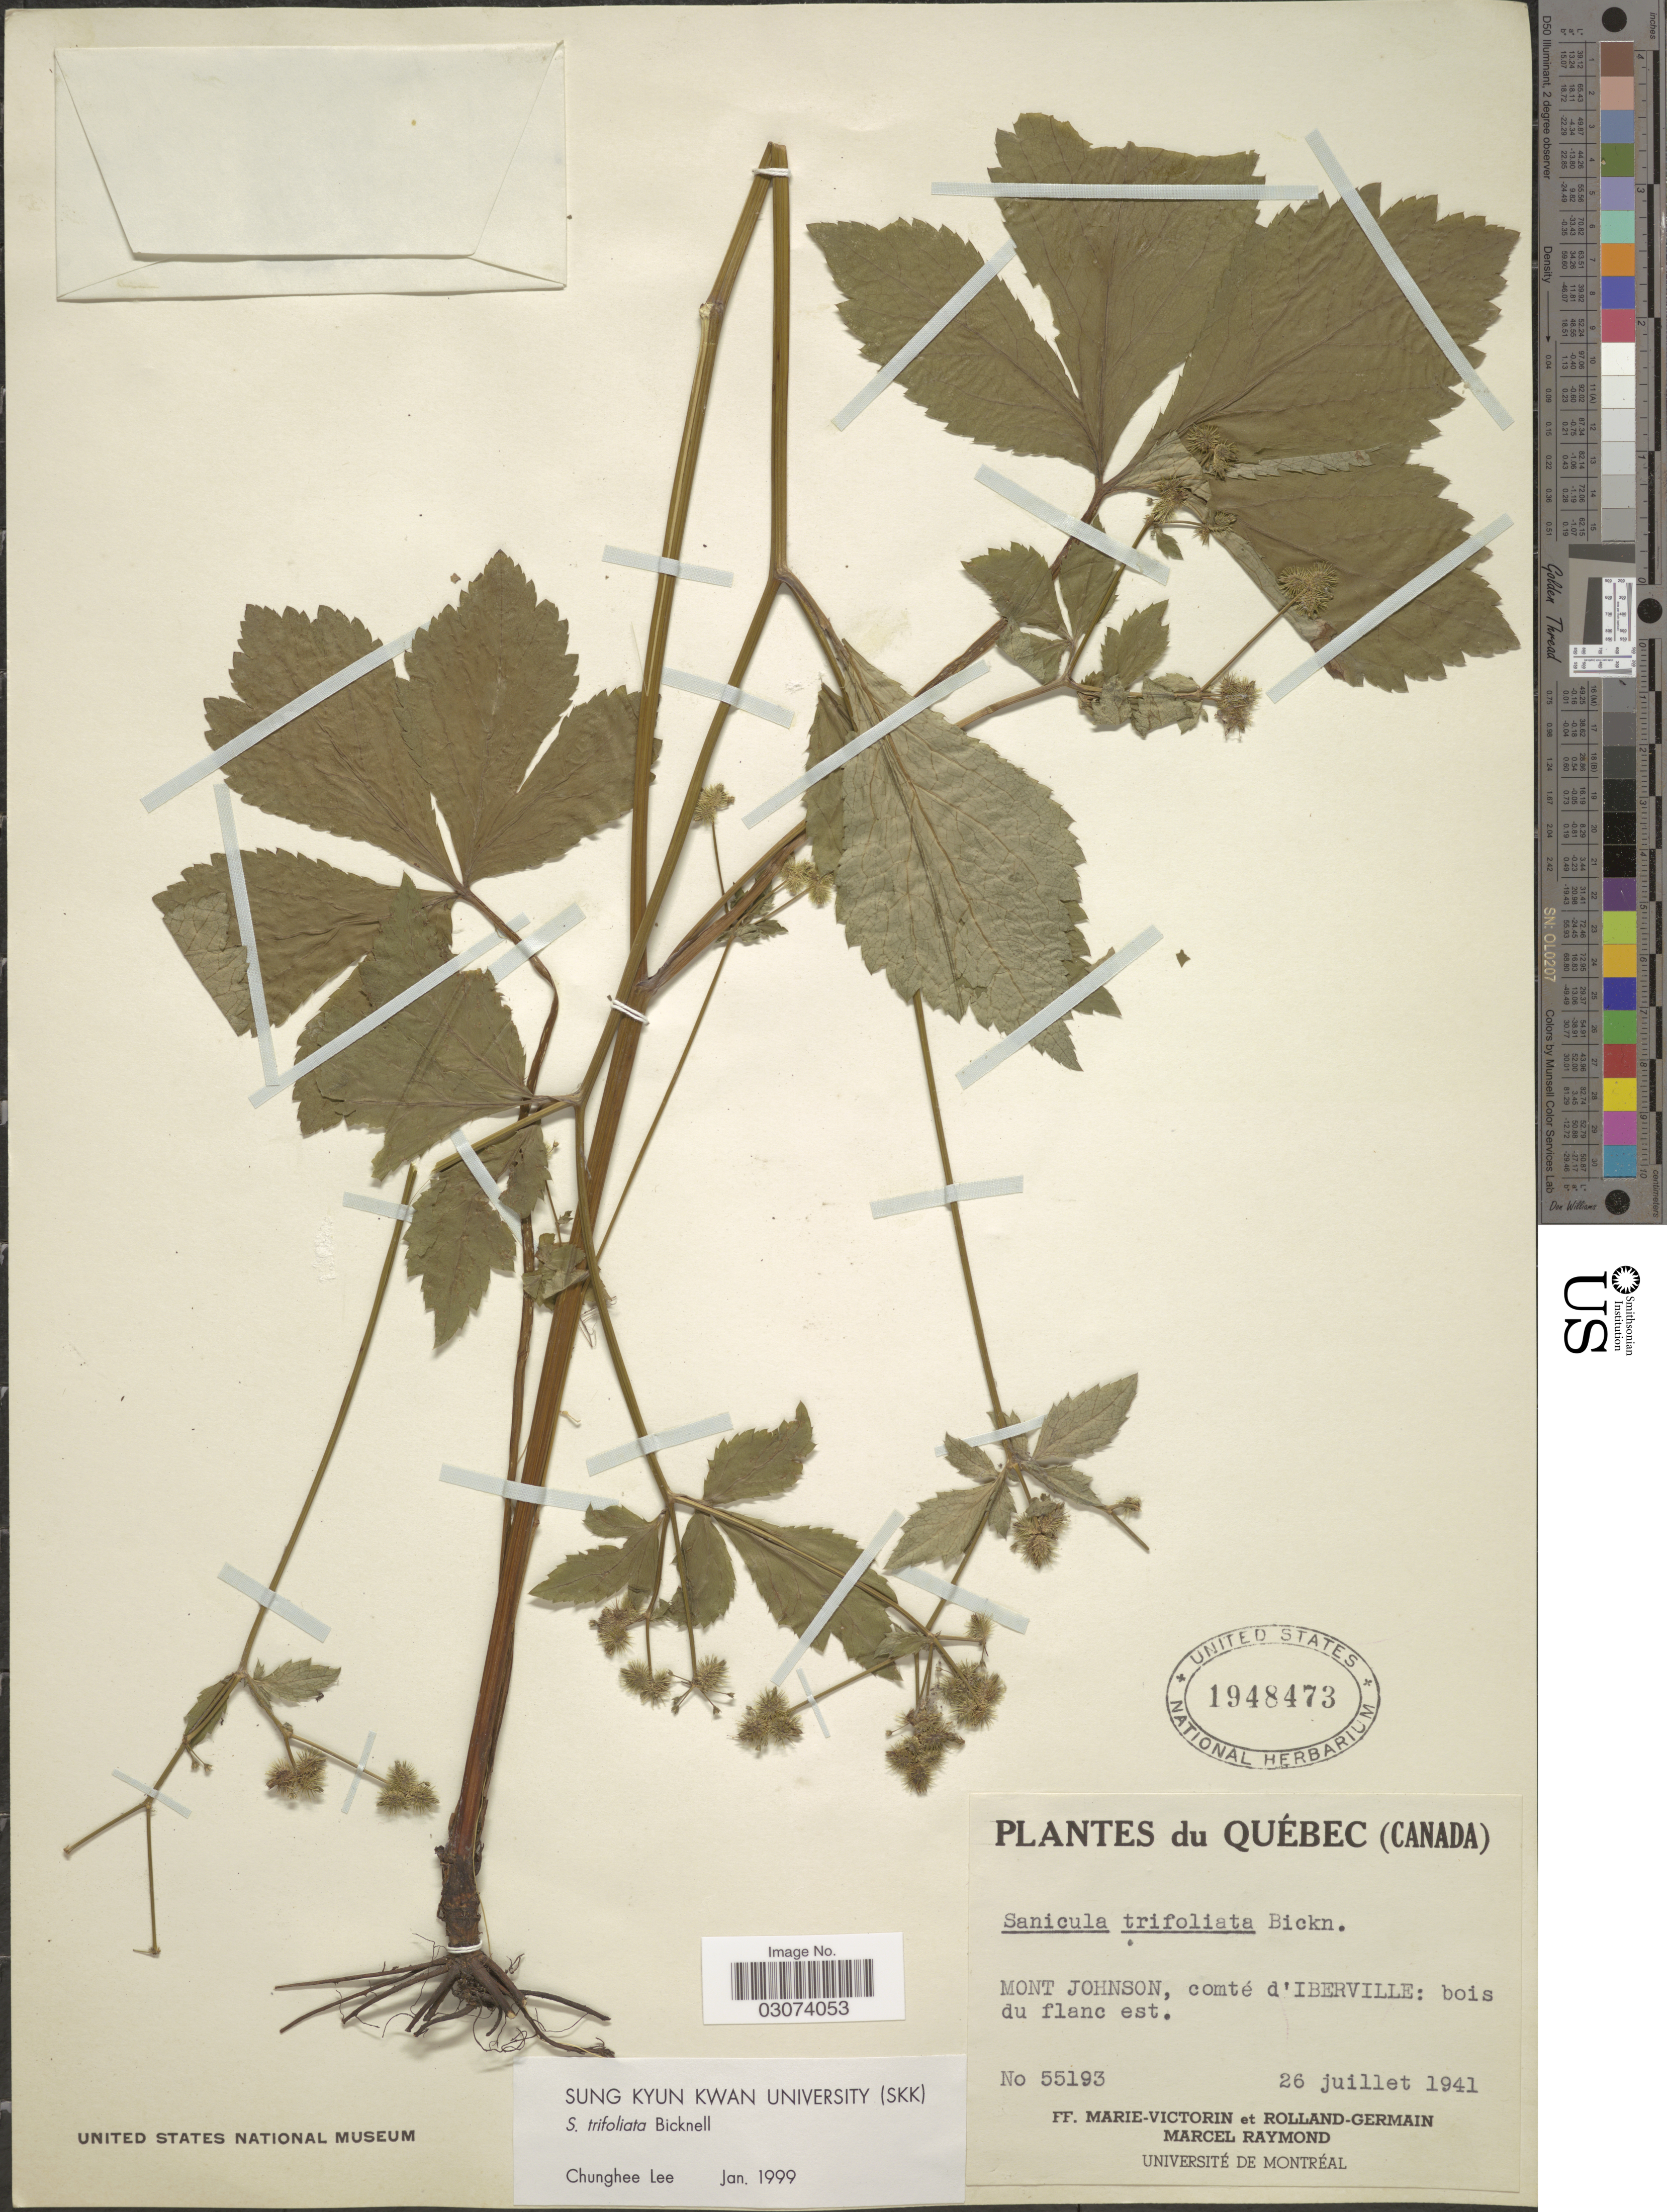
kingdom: Plantae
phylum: Tracheophyta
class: Magnoliopsida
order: Apiales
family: Apiaceae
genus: Sanicula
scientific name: Sanicula trifoliata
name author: E.P. Bicknell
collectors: F. Marie-Victorin, Rolland-Germain & M. Raymond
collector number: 55193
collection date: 1941-07-26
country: Canada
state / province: Quebec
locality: Mont Johnson, comté d'Iberville: bois du flanc est.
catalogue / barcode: US 1948473